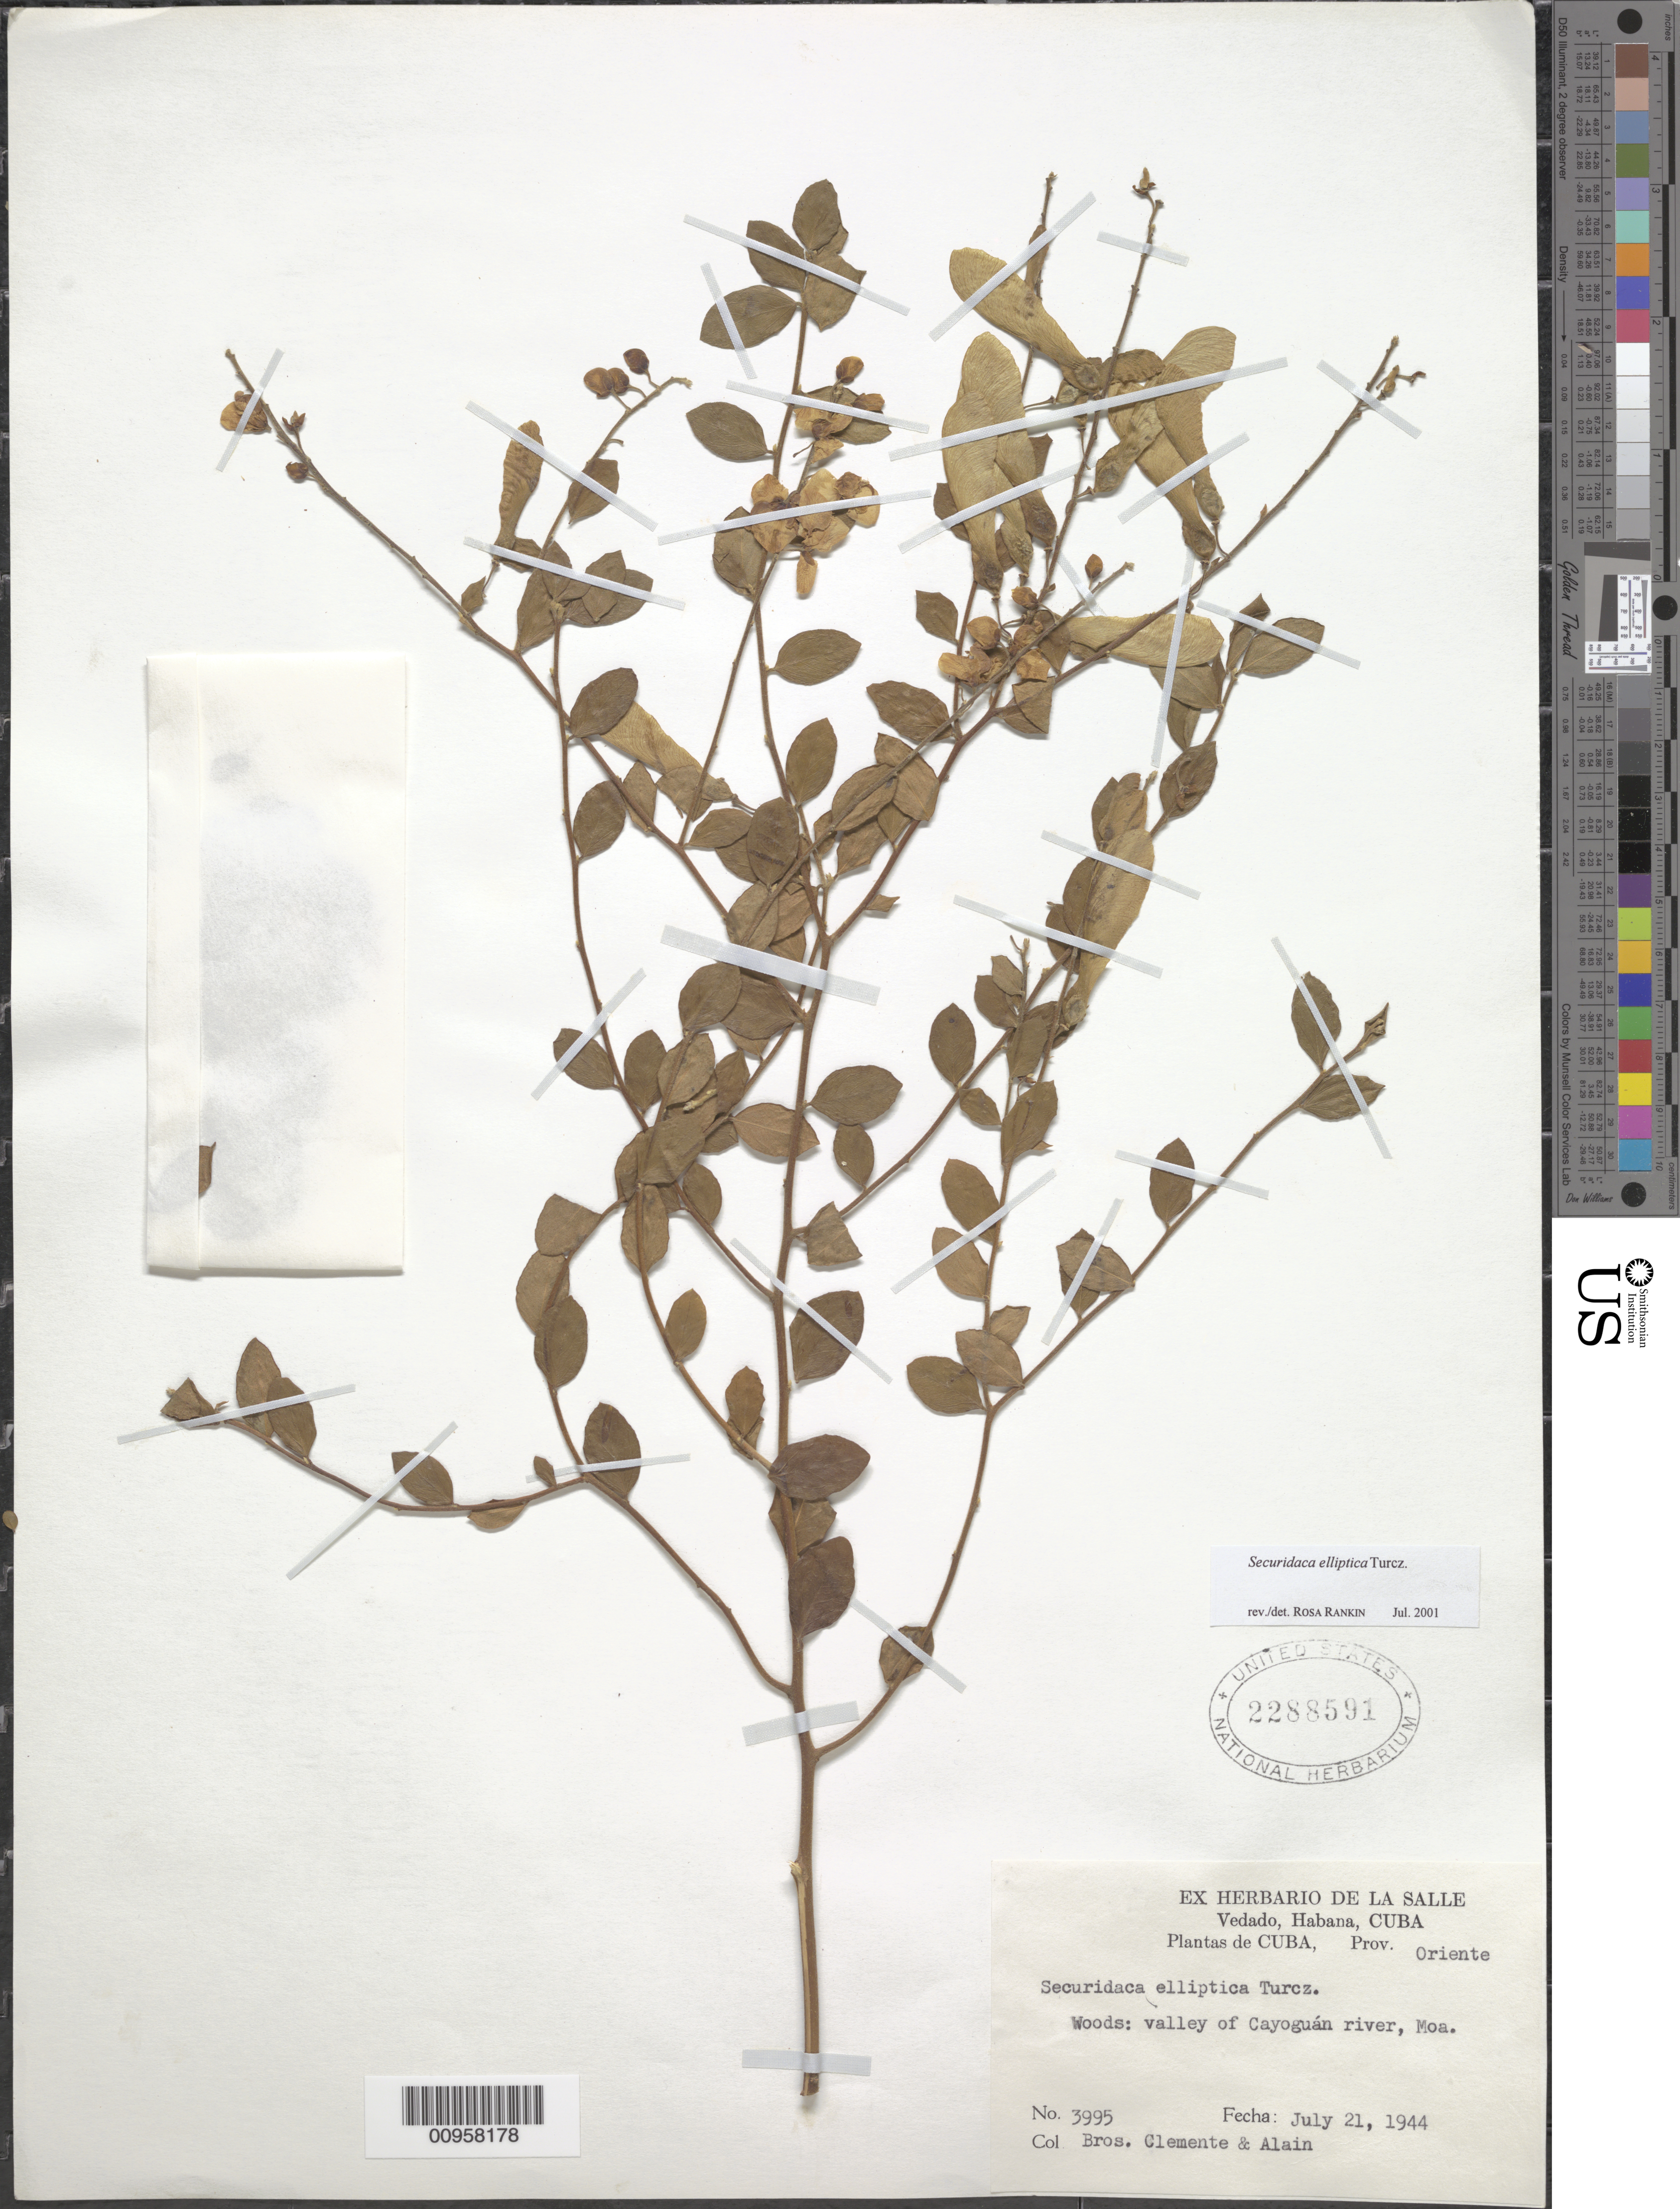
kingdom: Plantae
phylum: Tracheophyta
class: Magnoliopsida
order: Fabales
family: Polygalaceae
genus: Securidaca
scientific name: Securidaca elliptica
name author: Turcz.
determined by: Rankin Rodriguez, Rosa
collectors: Bro. Clemente & A. H. Liogier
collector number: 3995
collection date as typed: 21 Jul 1944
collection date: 1944-07-21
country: Cuba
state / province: Holguín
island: Cuba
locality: Valley of Cayoguán, Moa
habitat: Woods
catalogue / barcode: US 2288591